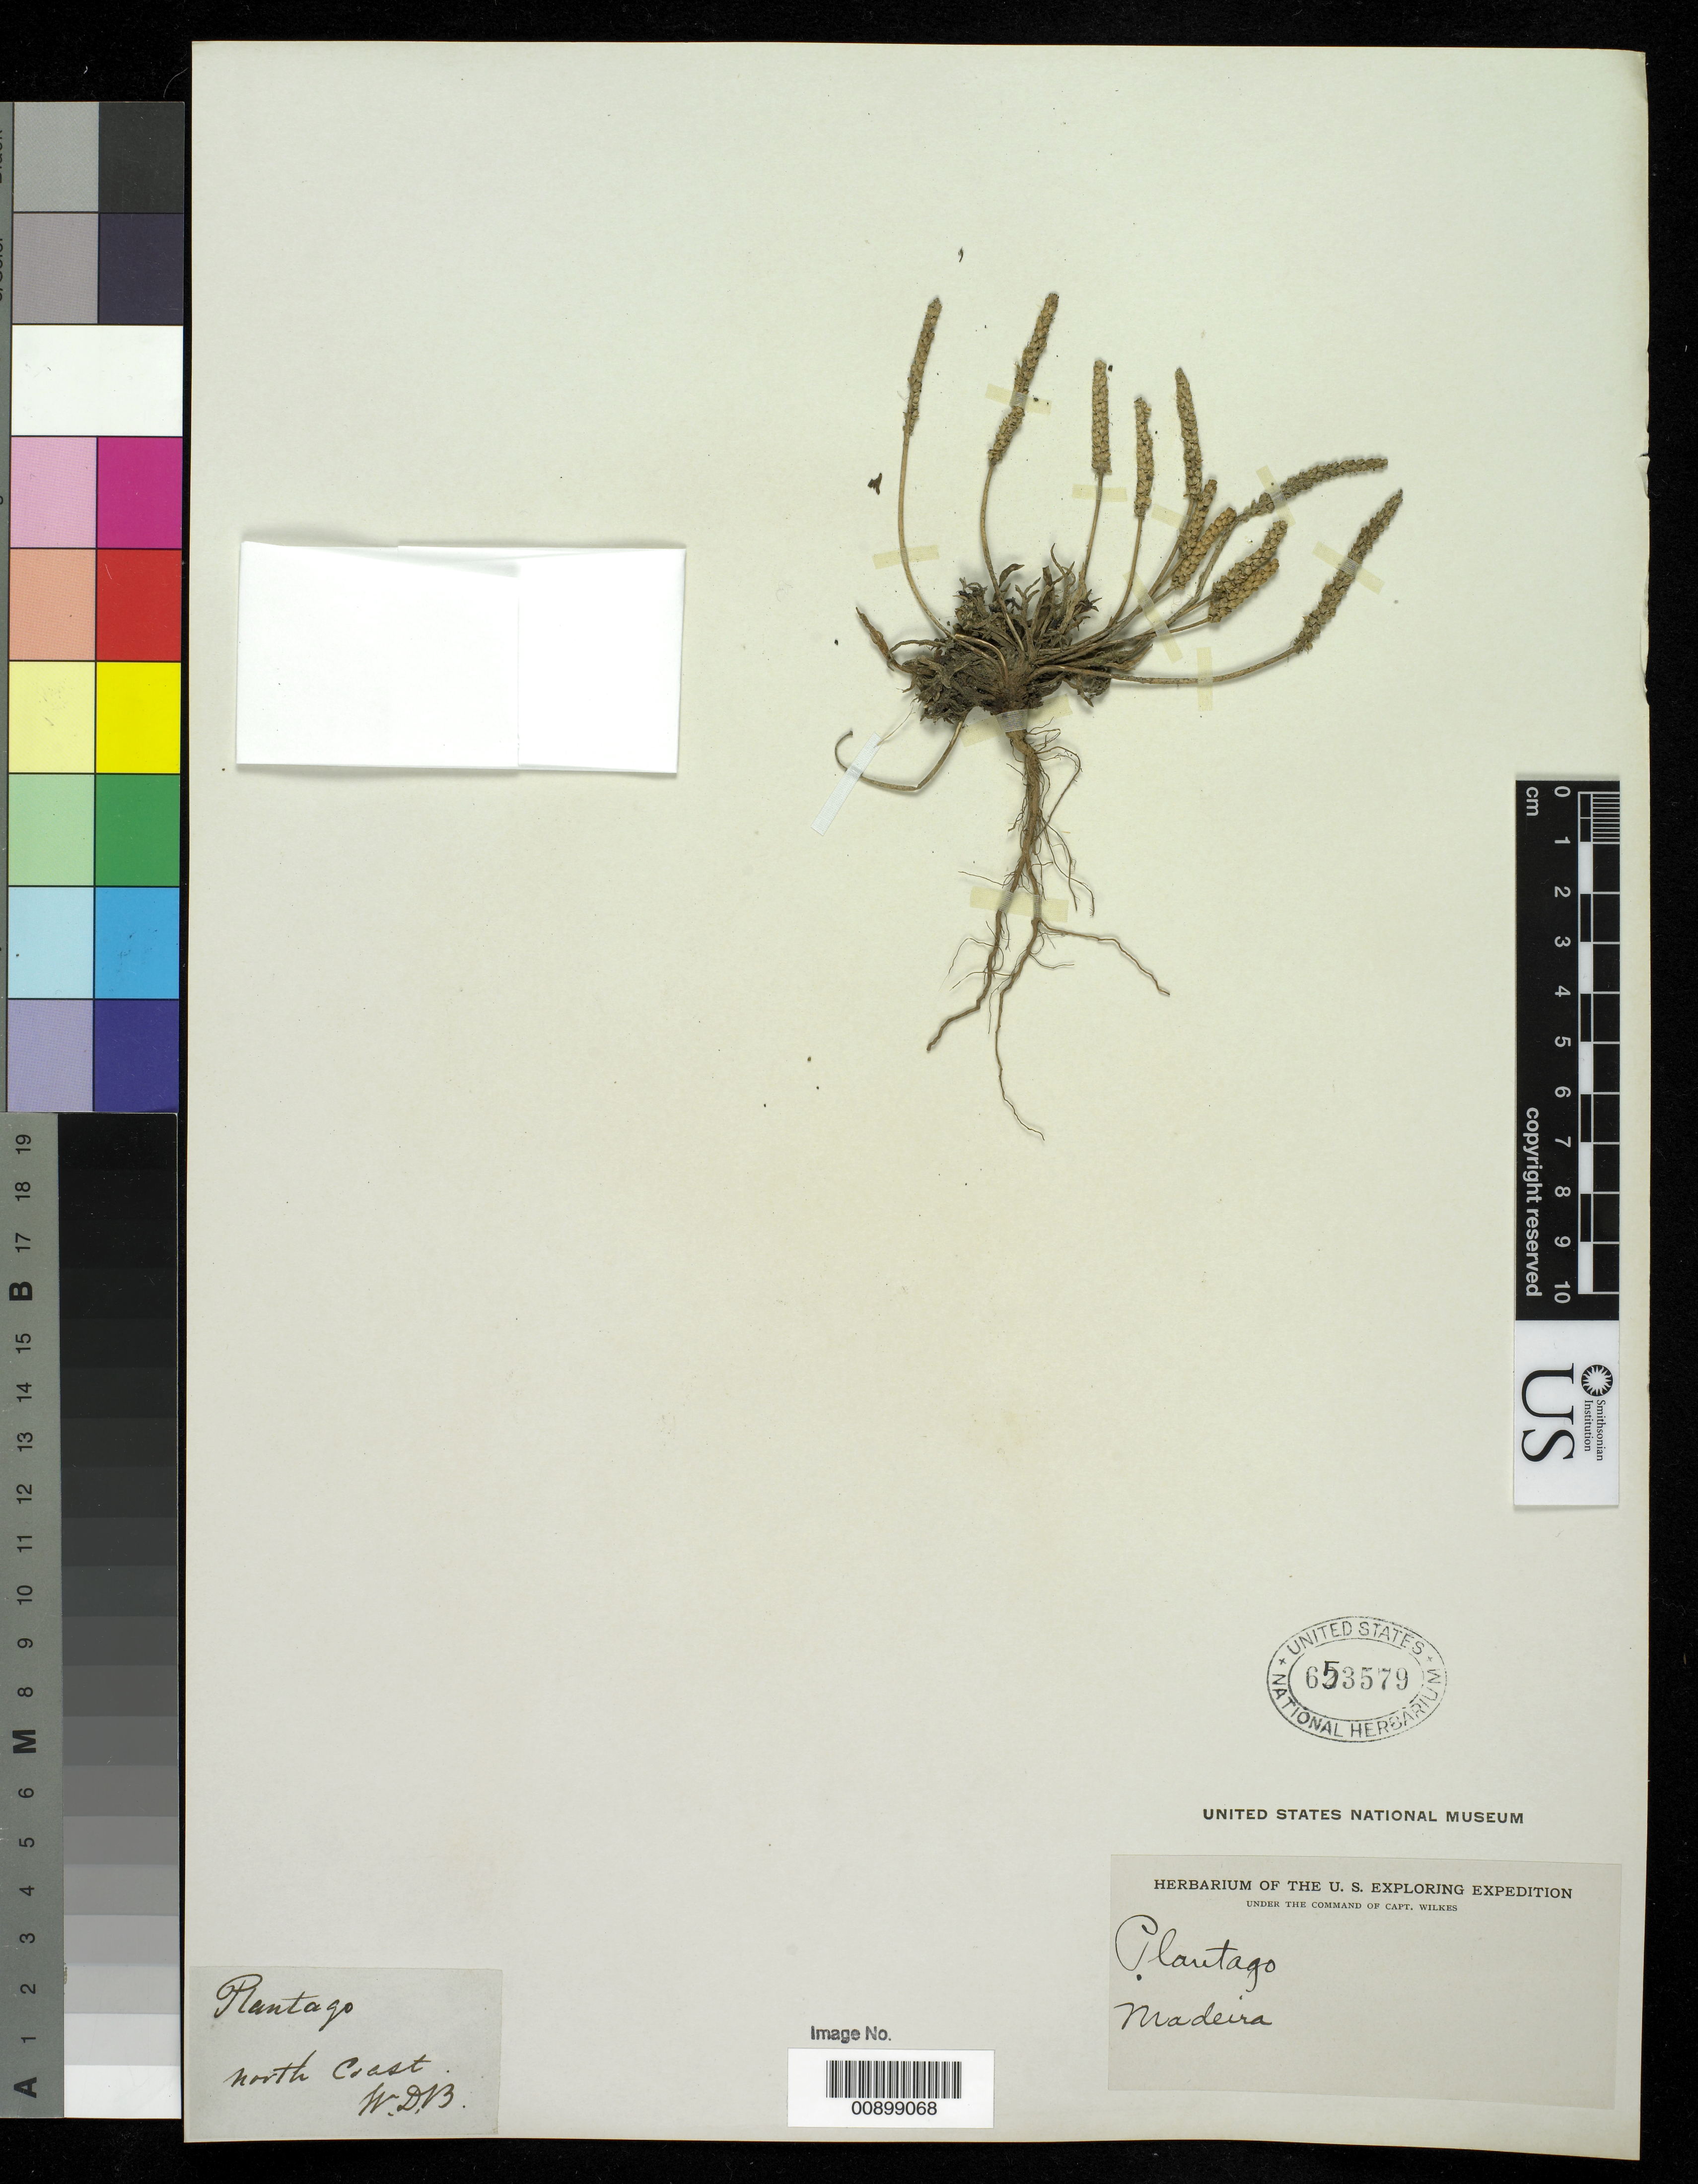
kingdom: Plantae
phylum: Tracheophyta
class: Magnoliopsida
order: Lamiales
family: Plantaginaceae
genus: Plantago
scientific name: Plantago coronopus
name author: L.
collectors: Wilkes Explor. Exped.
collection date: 1838/1842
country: Portugal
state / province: Madeira (Aut. Reg.)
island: Madeira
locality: North Coast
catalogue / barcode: US 653579